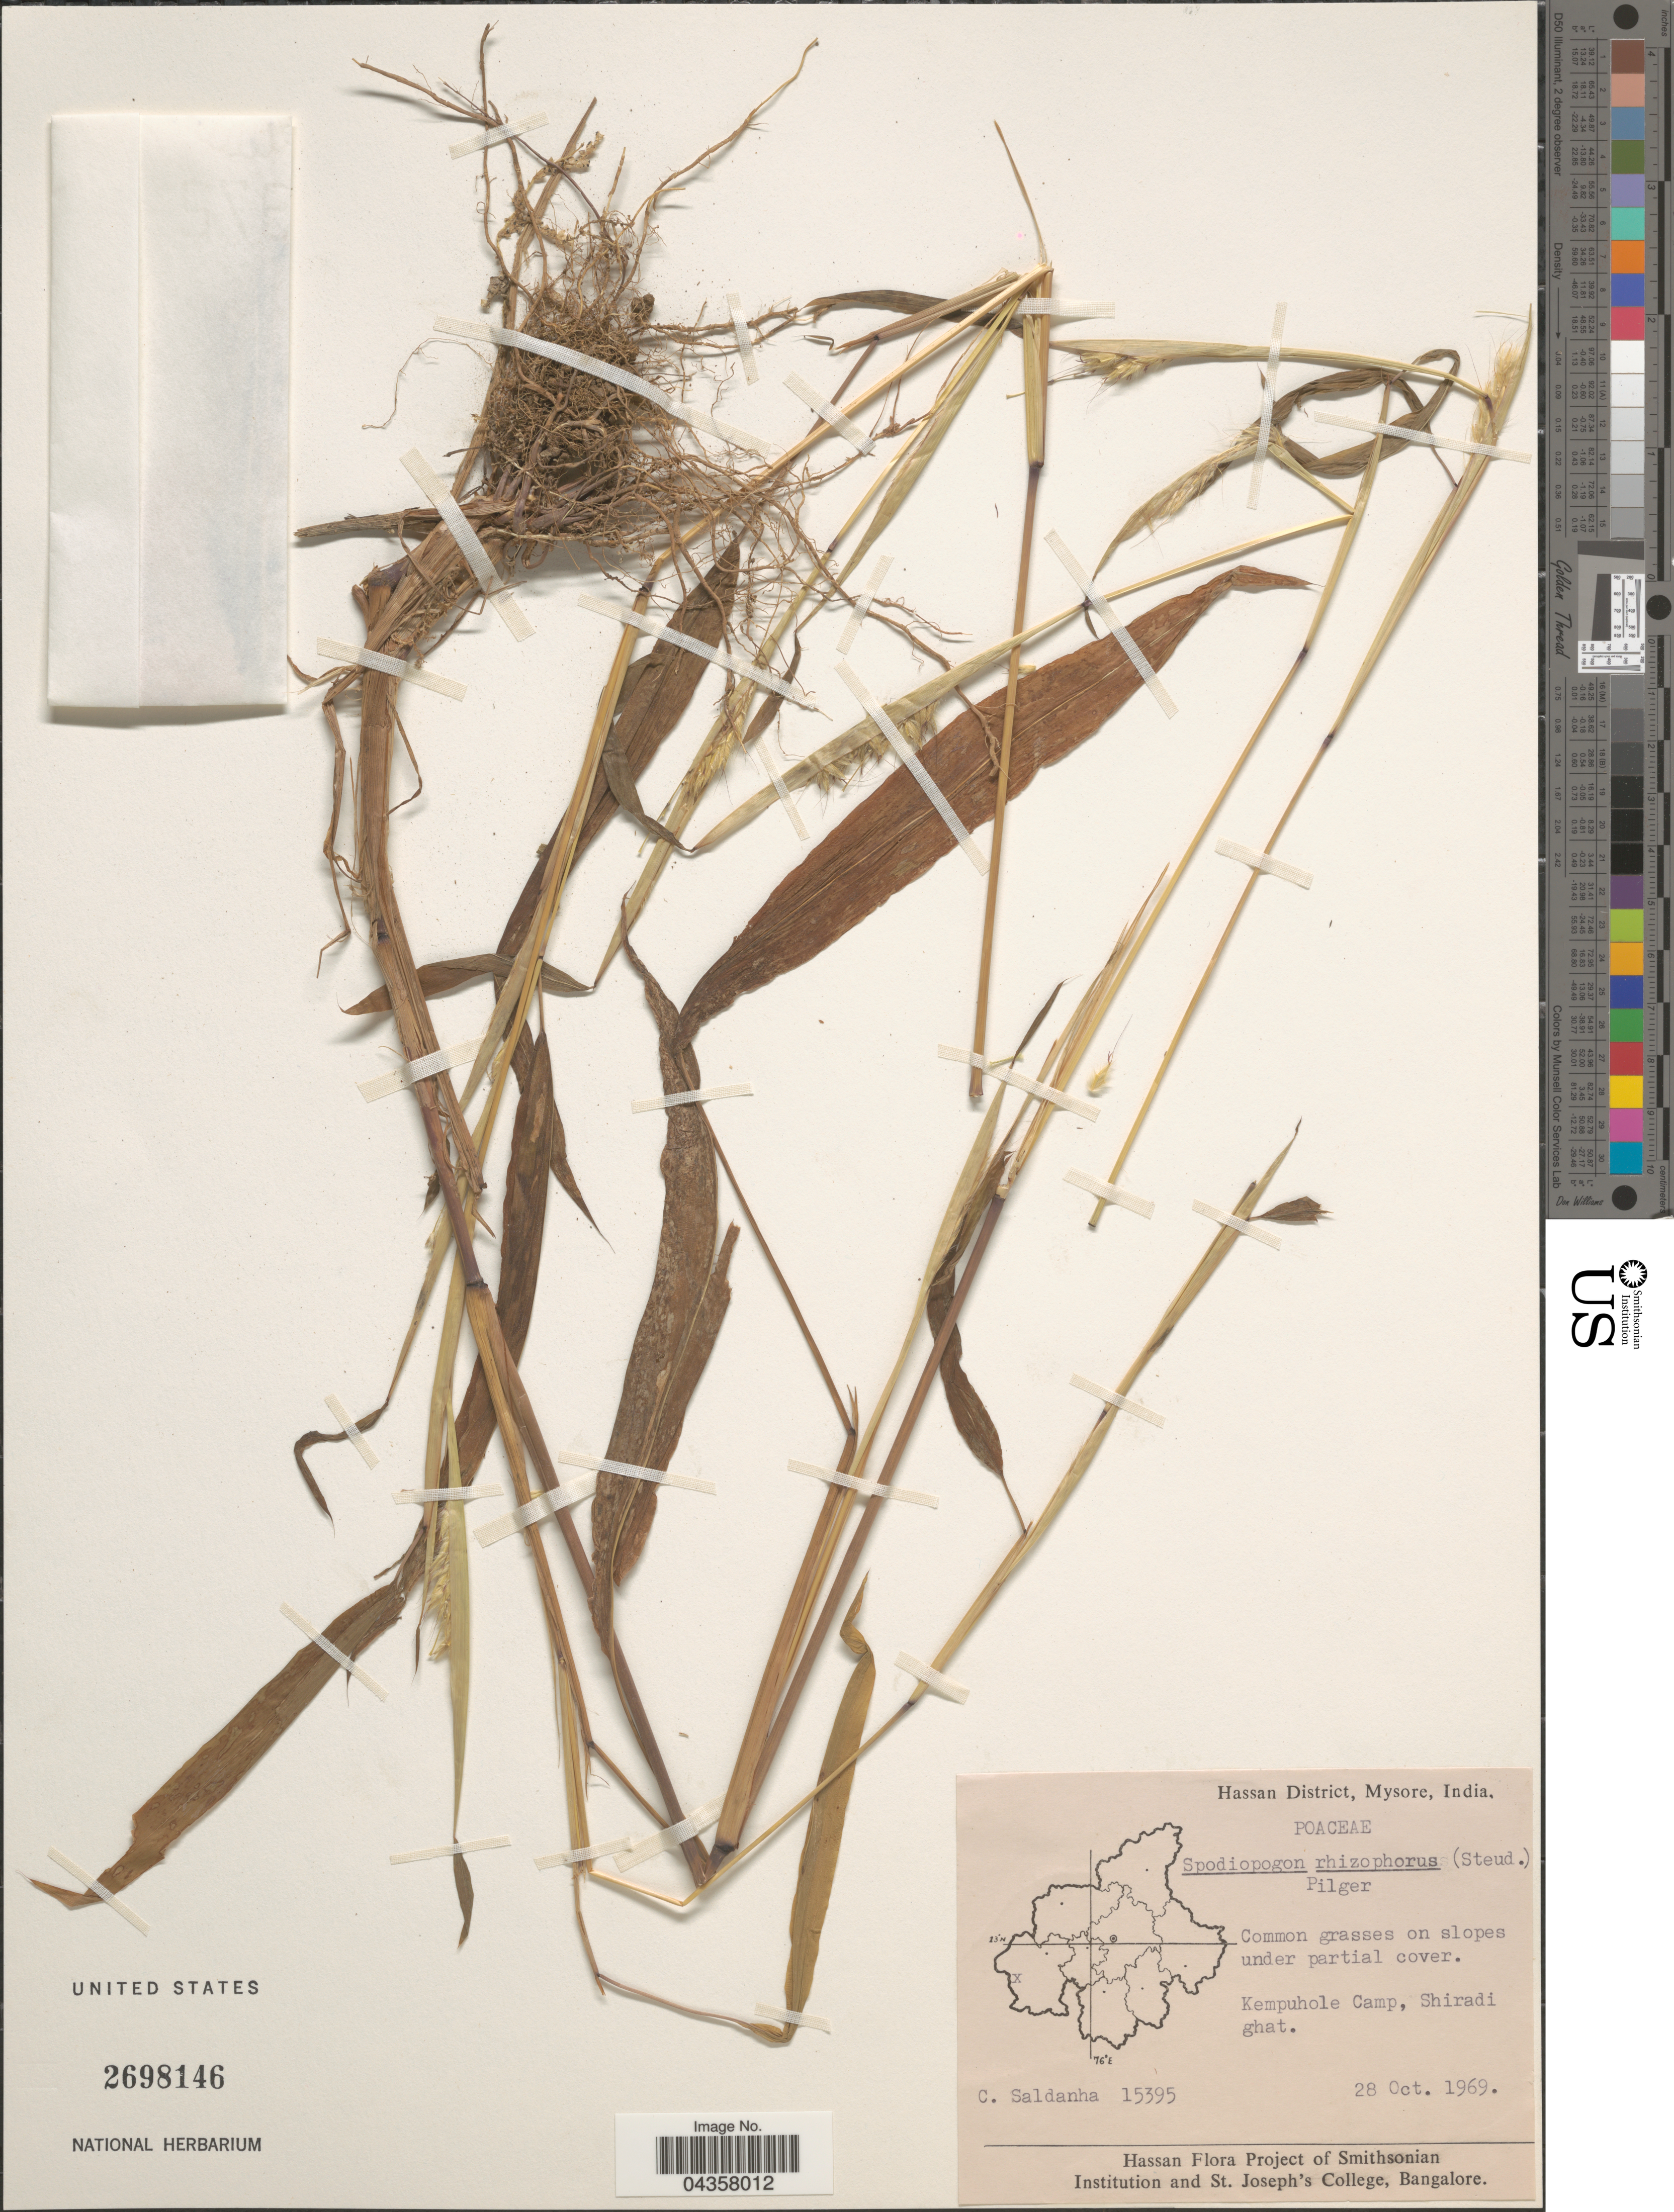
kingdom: Plantae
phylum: Tracheophyta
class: Liliopsida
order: Poales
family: Poaceae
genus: Spodiopogon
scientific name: Spodiopogon rhizophorus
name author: (Steud.) Pilg.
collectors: C. Saldanha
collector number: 15395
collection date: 1969-10-28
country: India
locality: Hassan District, Mysore. Kempuhole Camp, Shiradi ghat.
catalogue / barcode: US 2698146